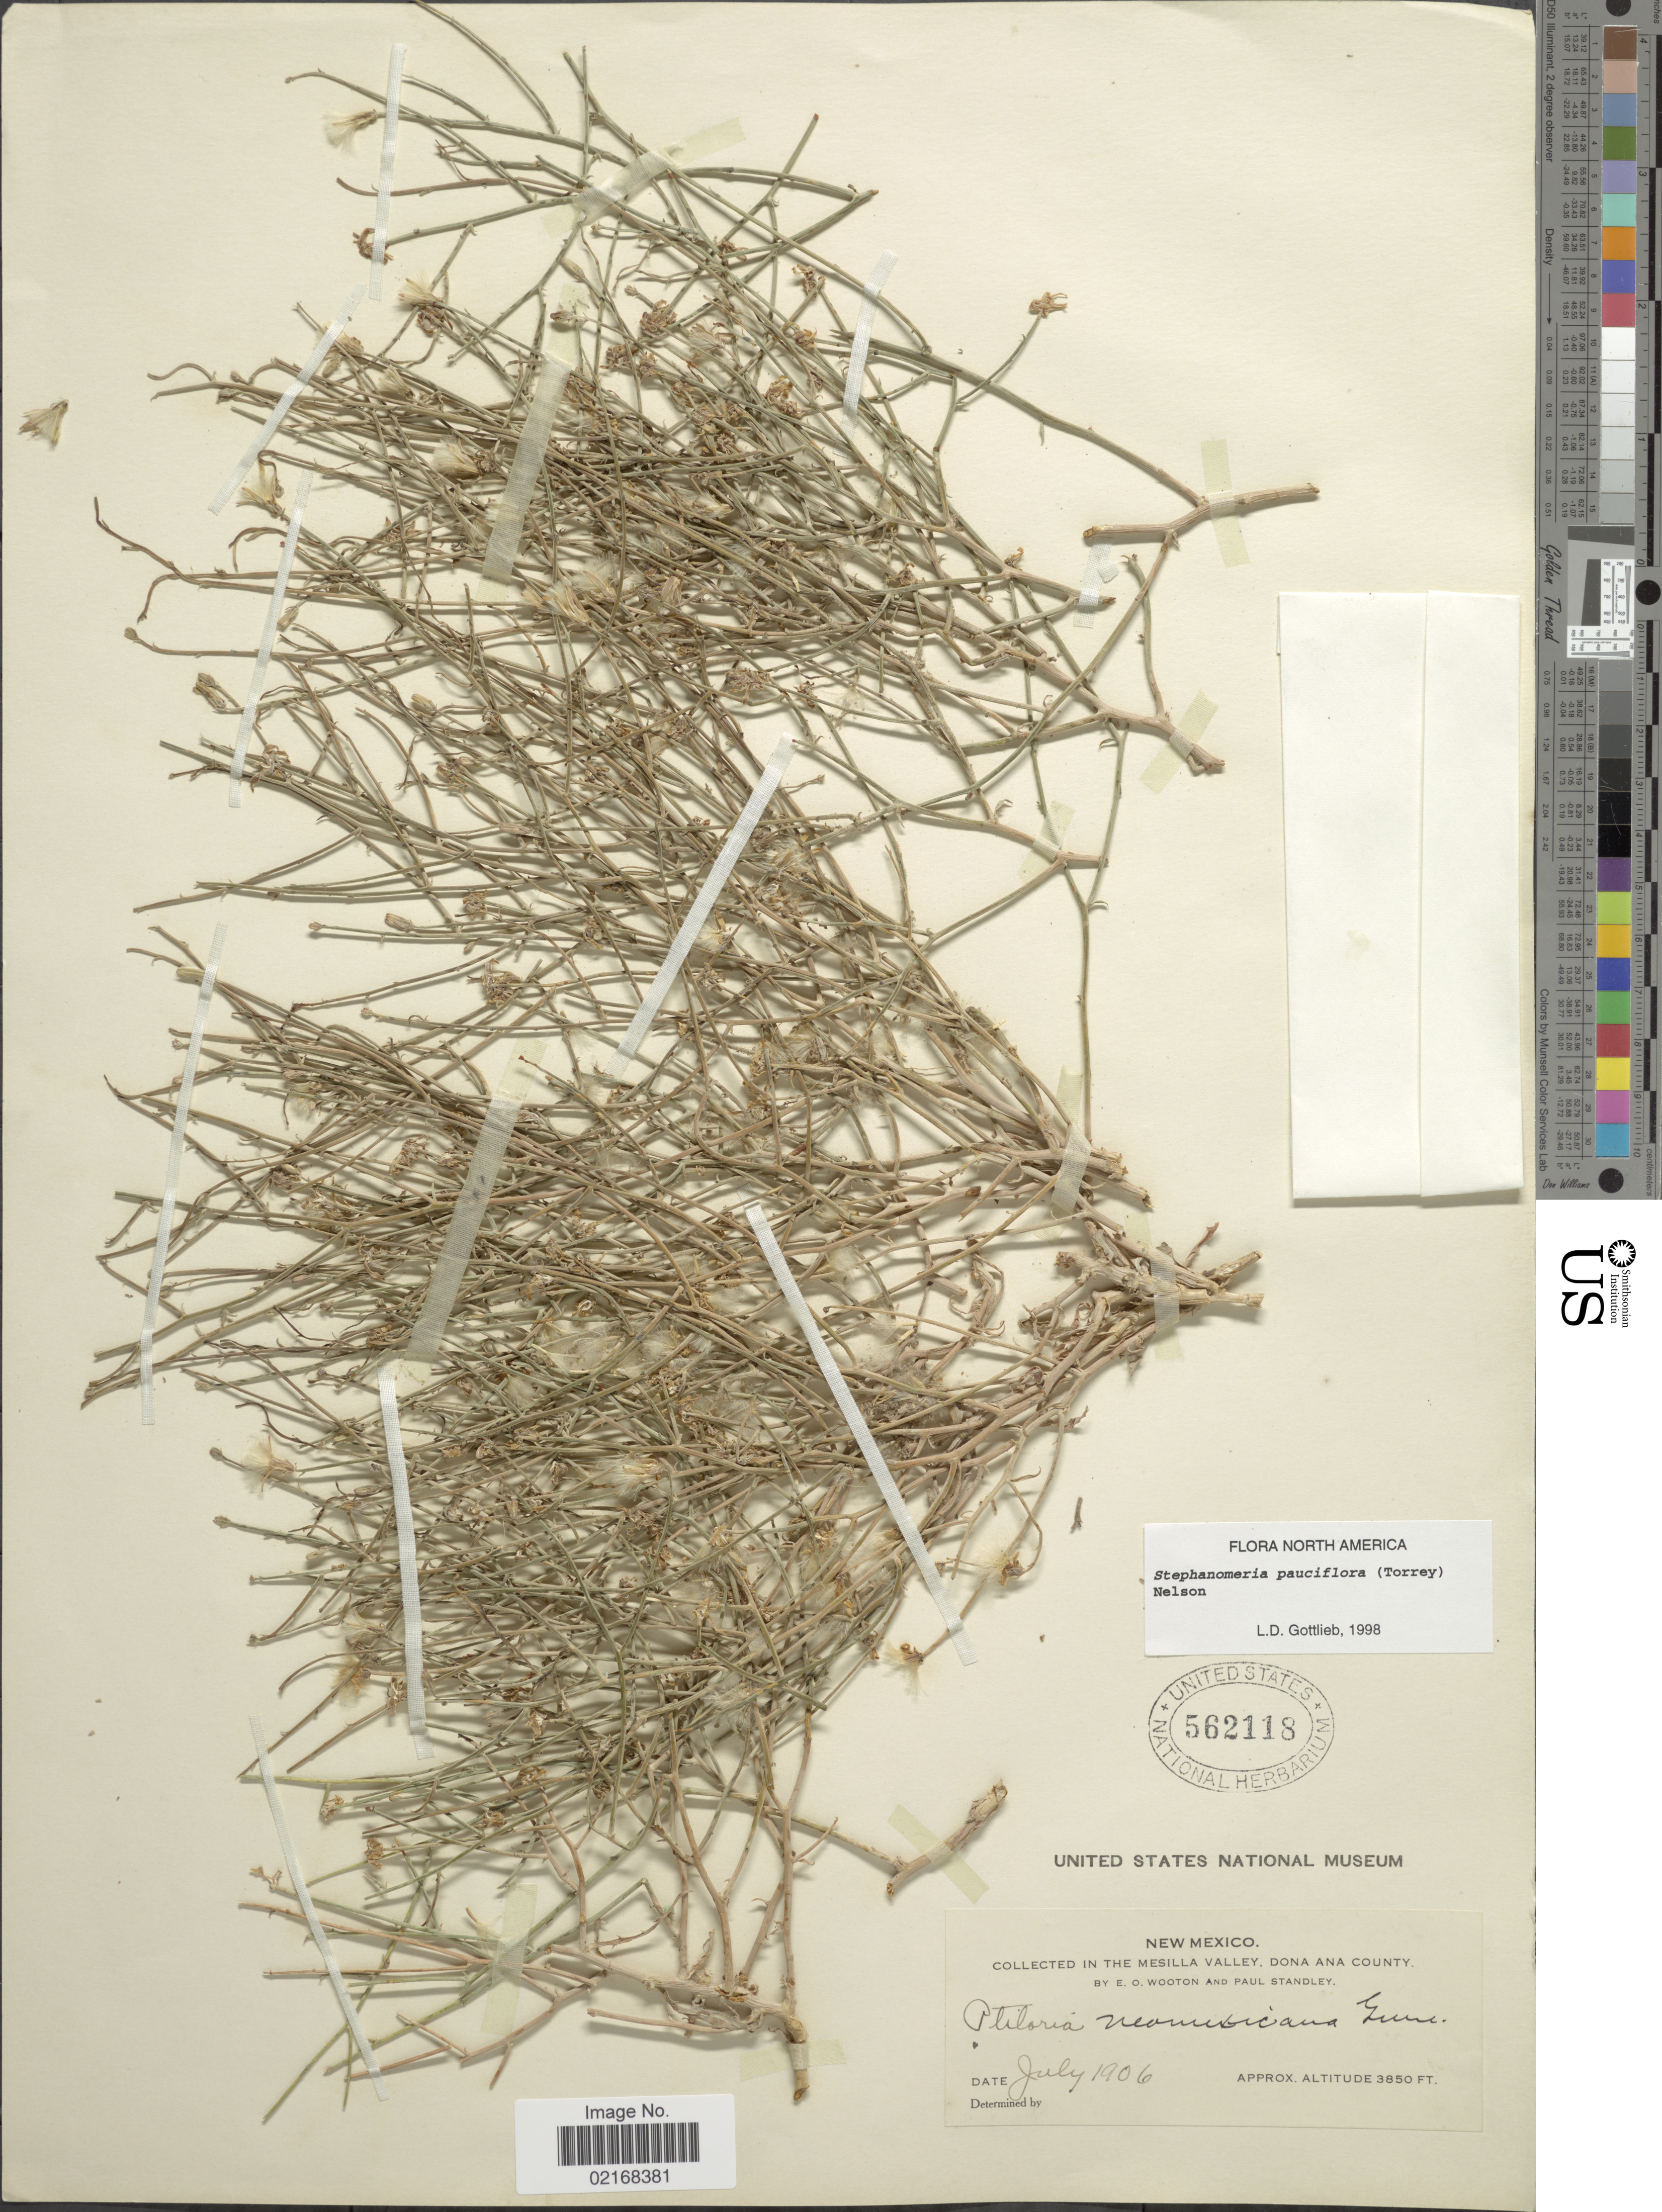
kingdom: Plantae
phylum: Tracheophyta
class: Magnoliopsida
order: Asterales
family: Asteraceae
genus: Stephanomeria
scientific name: Stephanomeria pauciflora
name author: (Torr.) A. Nelson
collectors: E. O. Wooton & P. C. Standley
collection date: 1906-07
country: United States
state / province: New Mexico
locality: In the Mesilla Valley, Dona Ana County.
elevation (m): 1173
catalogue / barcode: US 562118